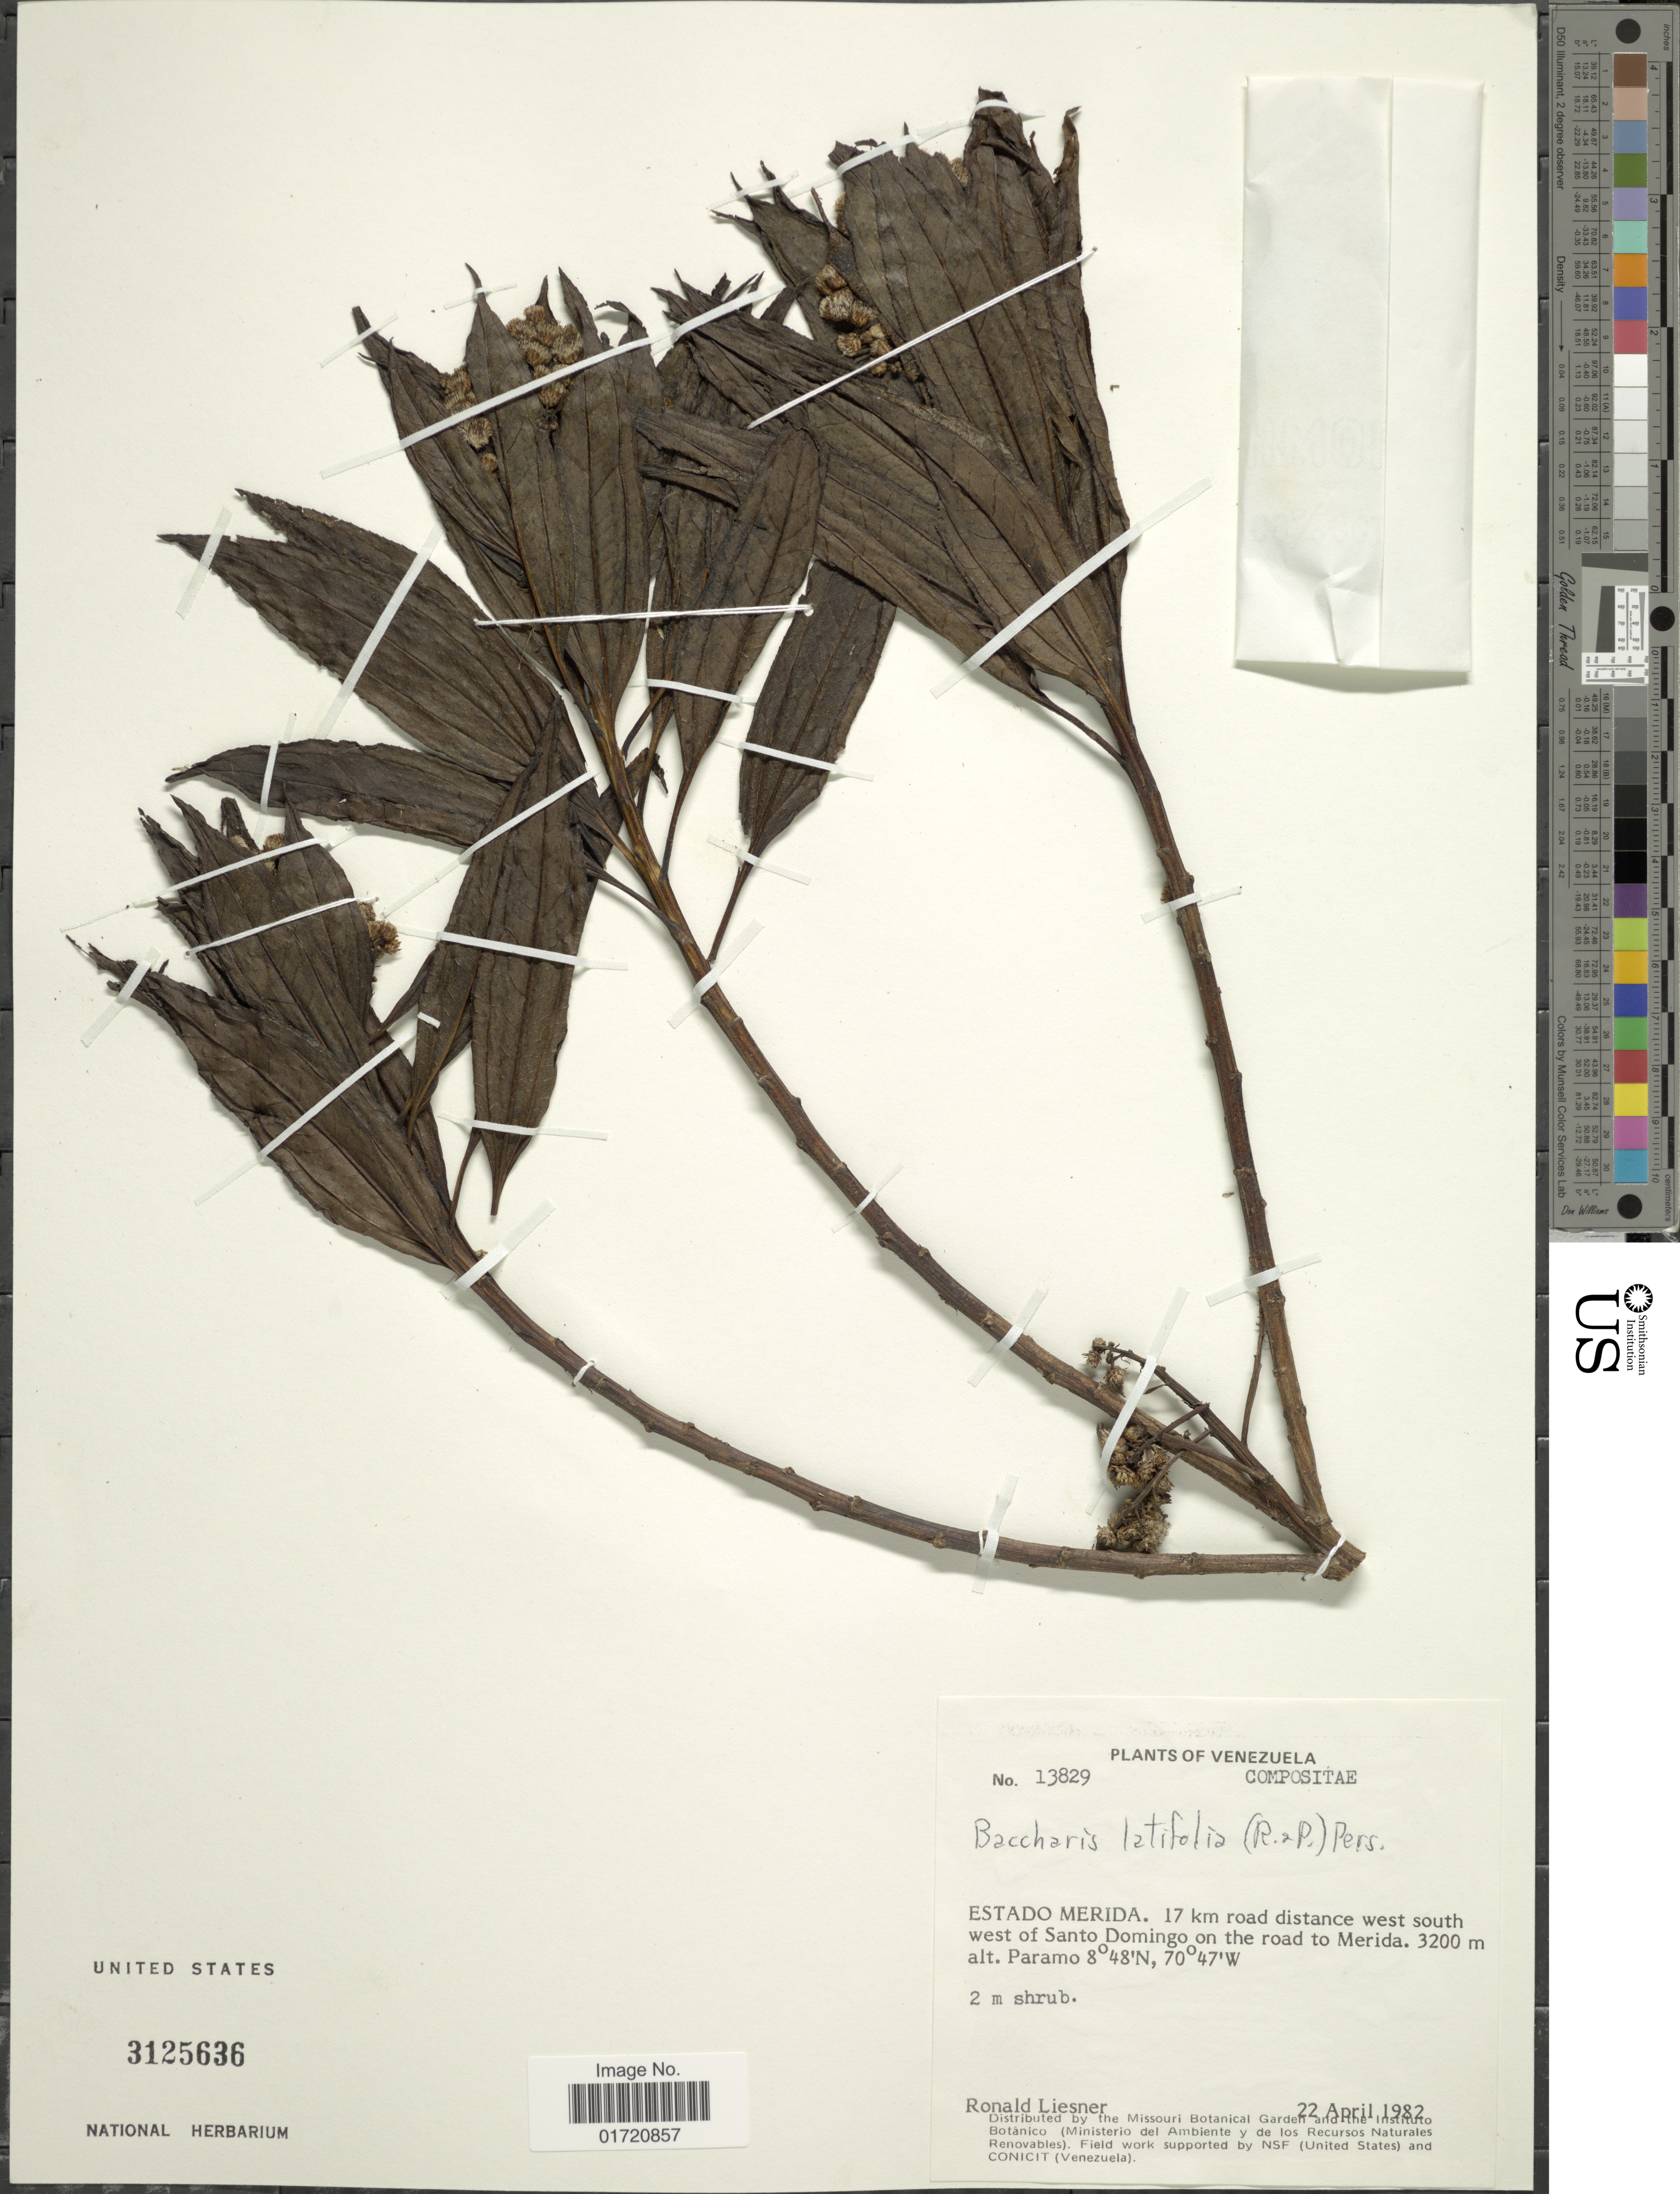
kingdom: Plantae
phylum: Tracheophyta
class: Magnoliopsida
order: Asterales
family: Asteraceae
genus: Baccharis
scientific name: Baccharis latifolia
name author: (Ruiz & Pav.) Pers.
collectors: R. L. Liesner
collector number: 13829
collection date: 1982-04-22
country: Venezuela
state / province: Mérida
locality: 17 km road distance west south west of Santo Domingo on the road to Merida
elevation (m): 3200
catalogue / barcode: US 3125636